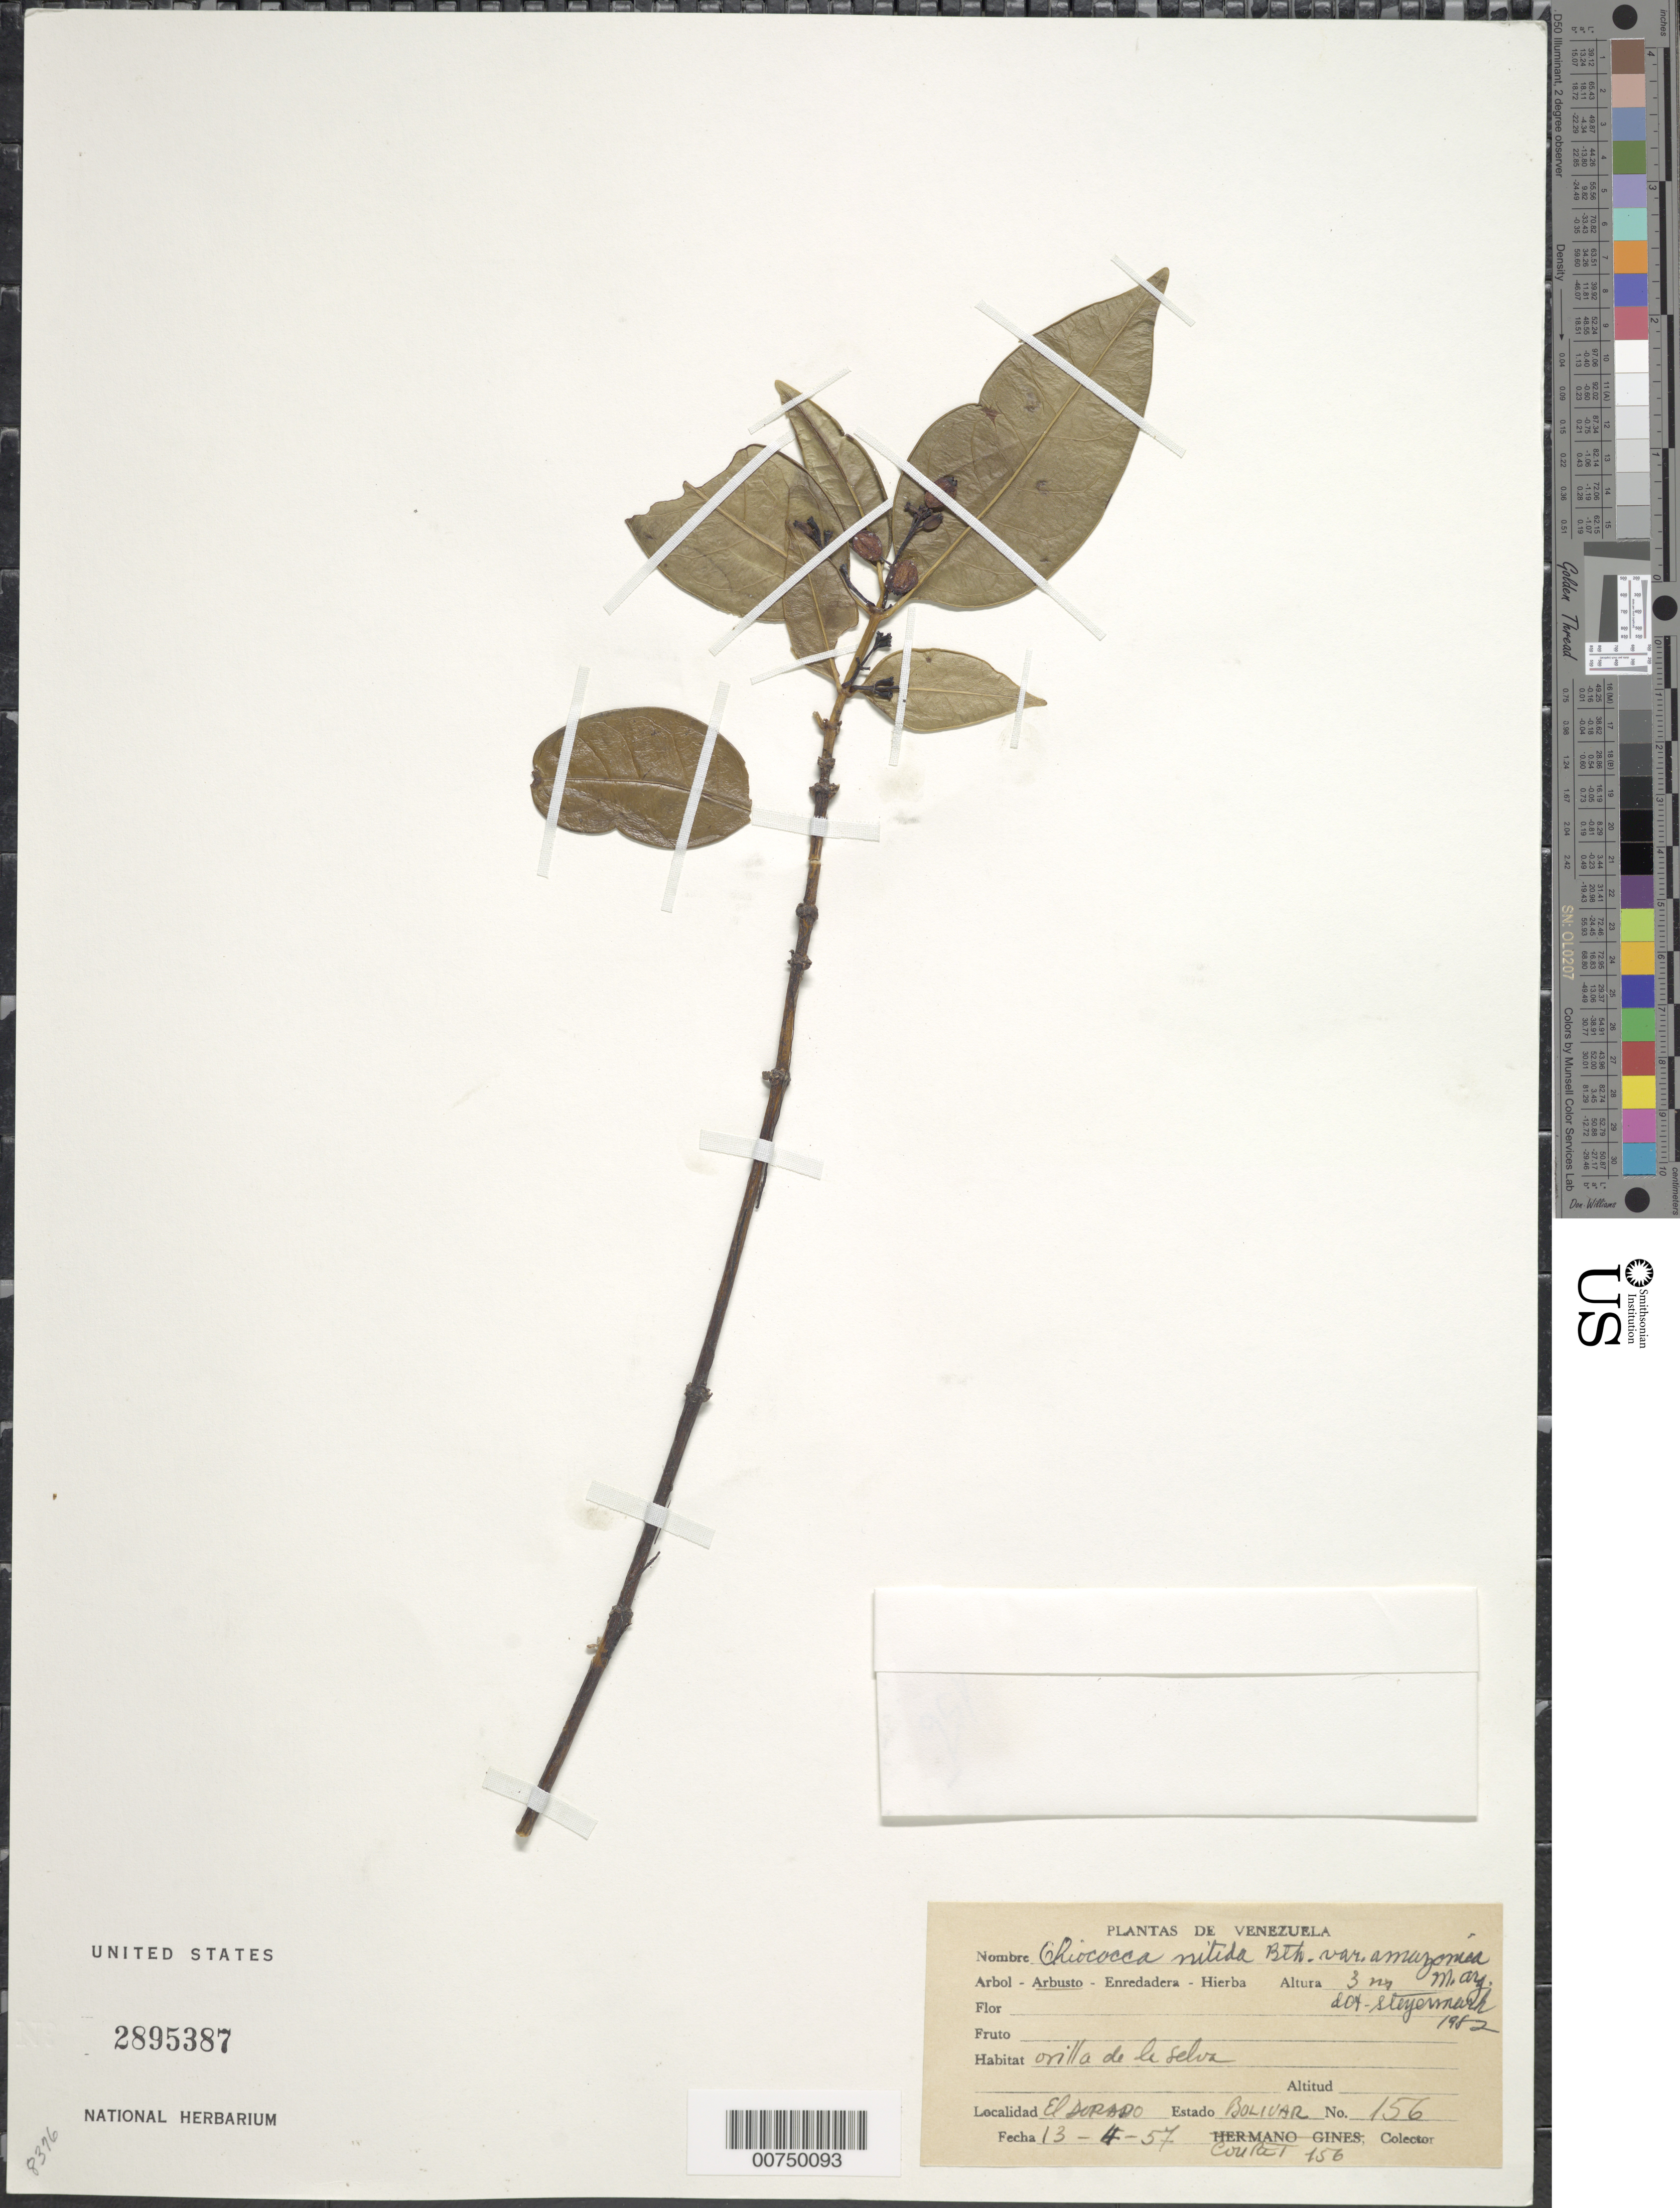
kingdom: Plantae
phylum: Tracheophyta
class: Magnoliopsida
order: Gentianales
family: Rubiaceae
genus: Chiococca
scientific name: Chiococca nitida var. amazonica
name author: Müll. Arg.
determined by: Steyermark, Julian A., (VEN)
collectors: -. Couret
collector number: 156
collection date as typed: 13-Apr-57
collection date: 1957-04-13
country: Venezuela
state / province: Bolívar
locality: El Dorado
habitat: Orilla de la selva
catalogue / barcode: US 2895387